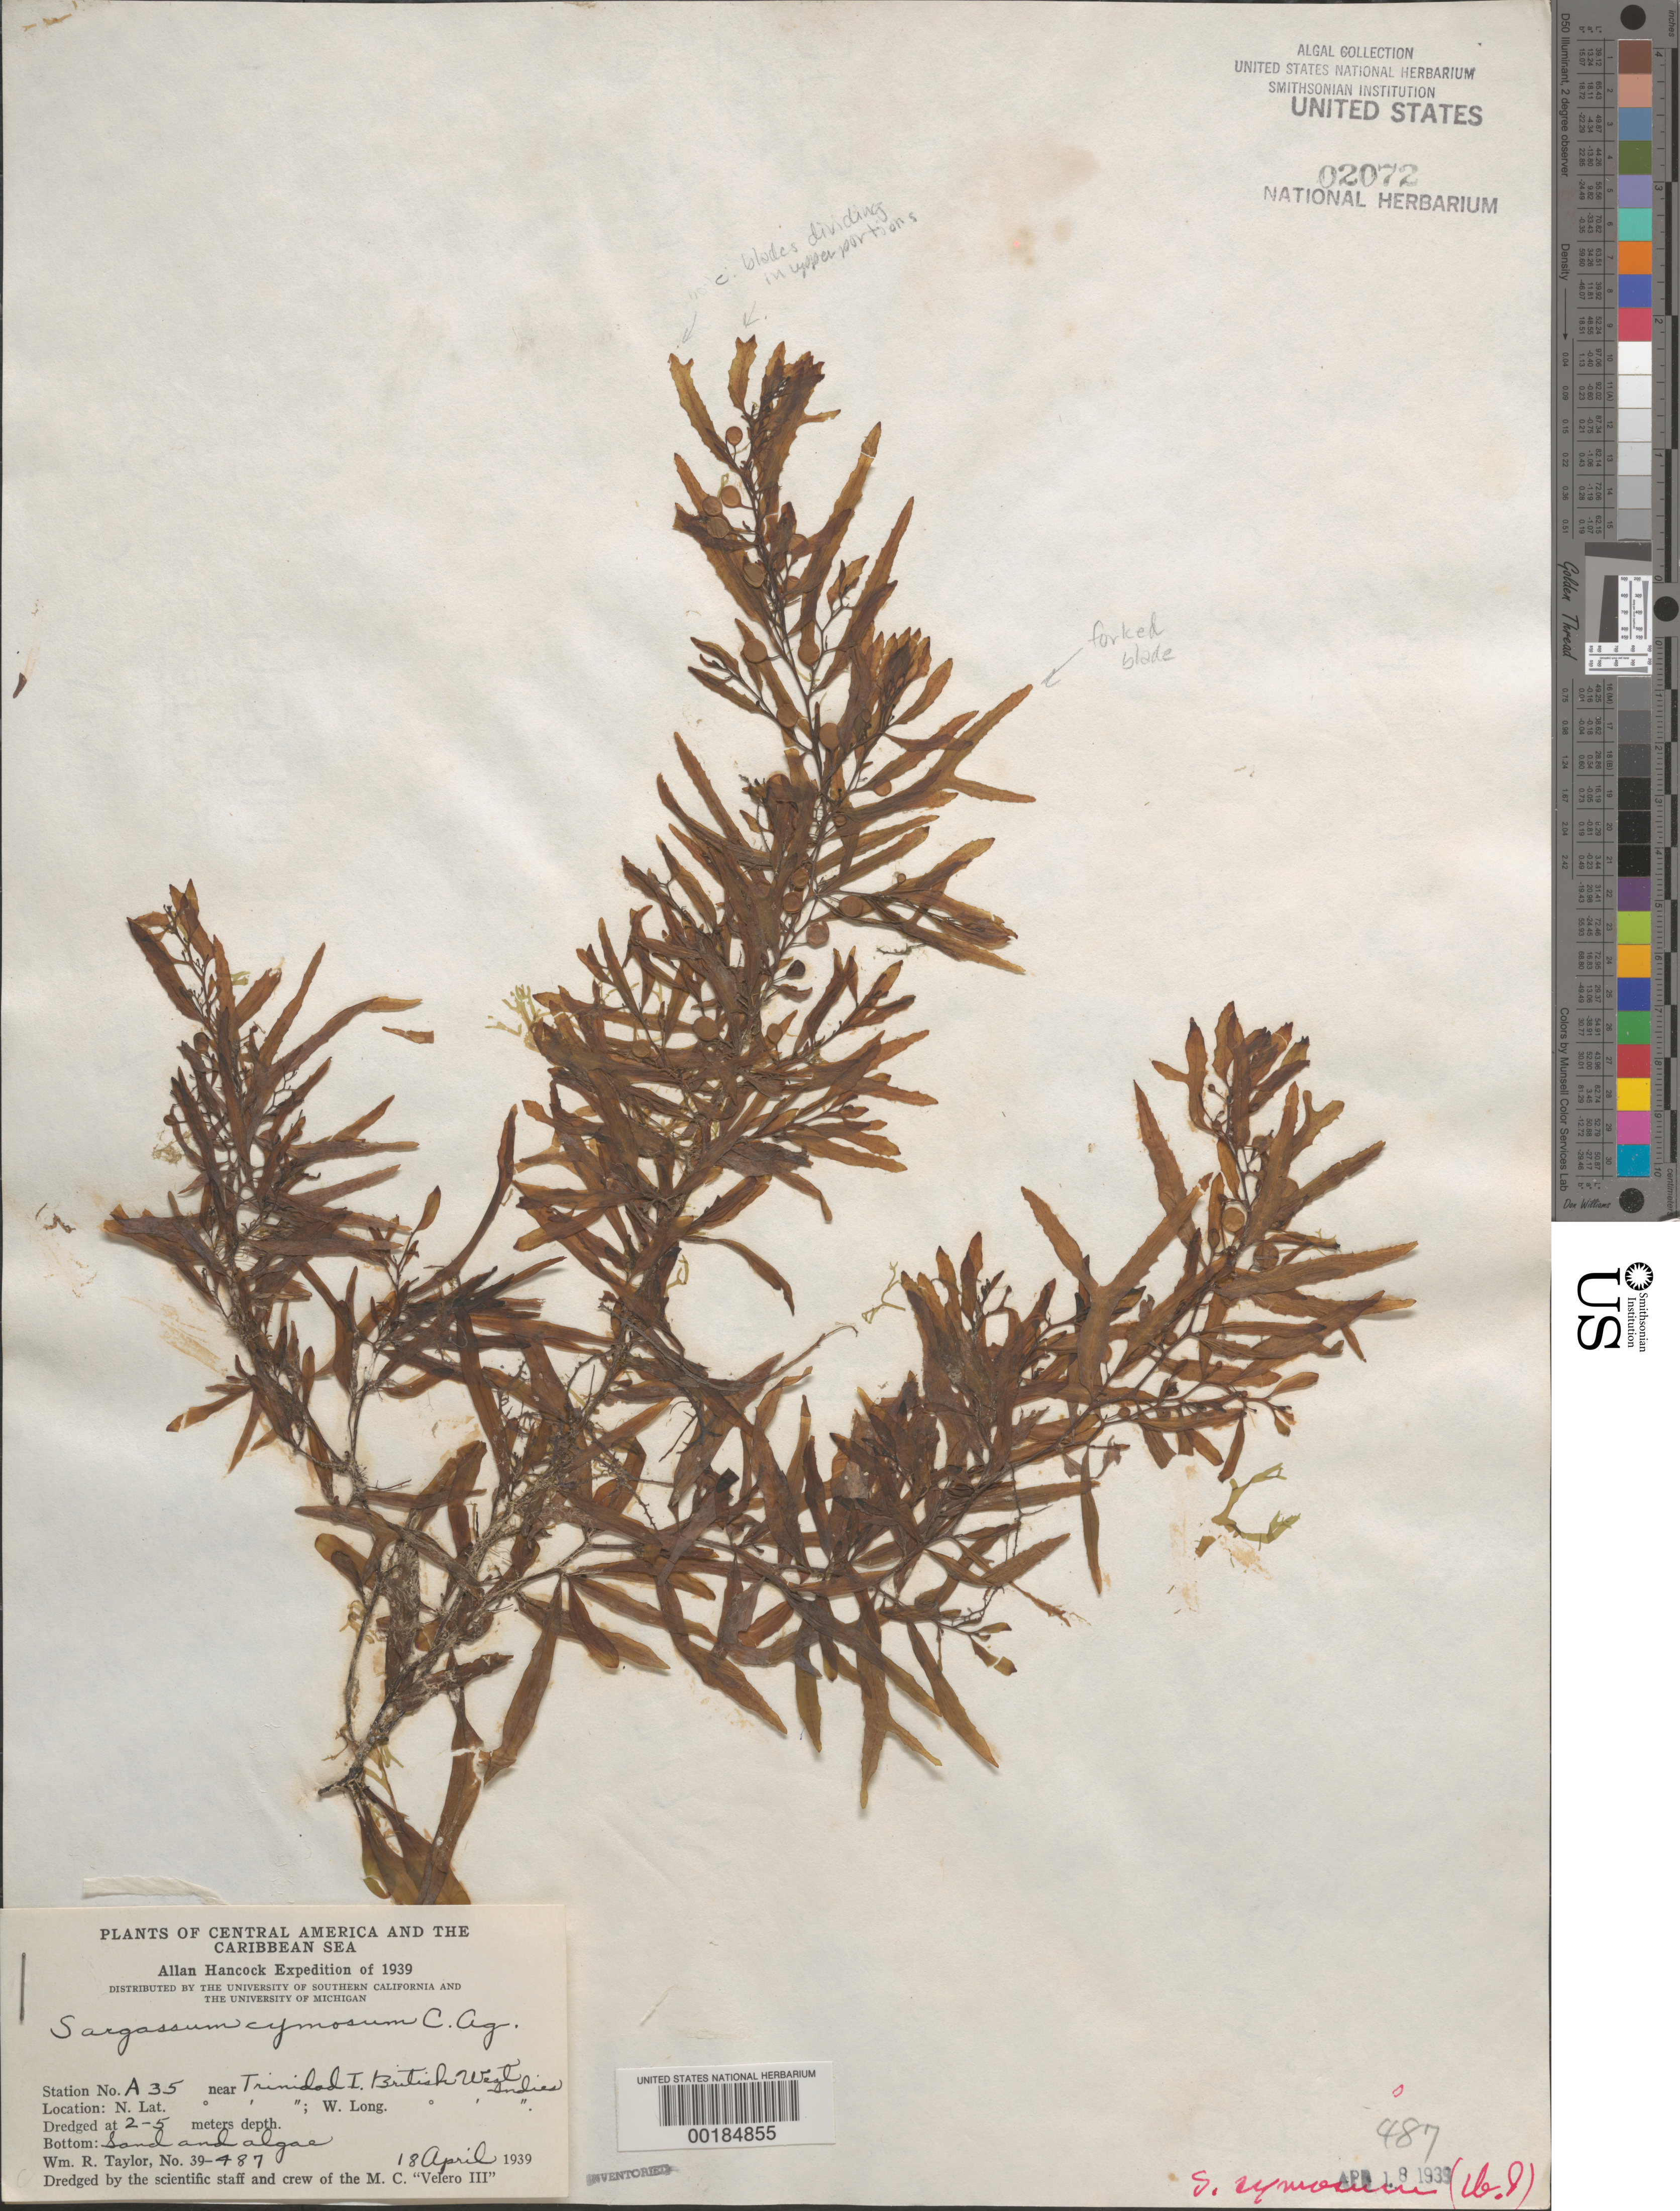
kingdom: Chromista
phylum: Ochrophyta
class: Phaeophyceae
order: Fucales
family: Sargassaceae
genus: Sargassum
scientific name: Sargassum cymosum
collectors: W. R. Taylor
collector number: WRT 39-487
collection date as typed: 18 Apr 1939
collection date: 1939-04-18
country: Trinidad and Tobago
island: Trinidad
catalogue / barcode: US 2072